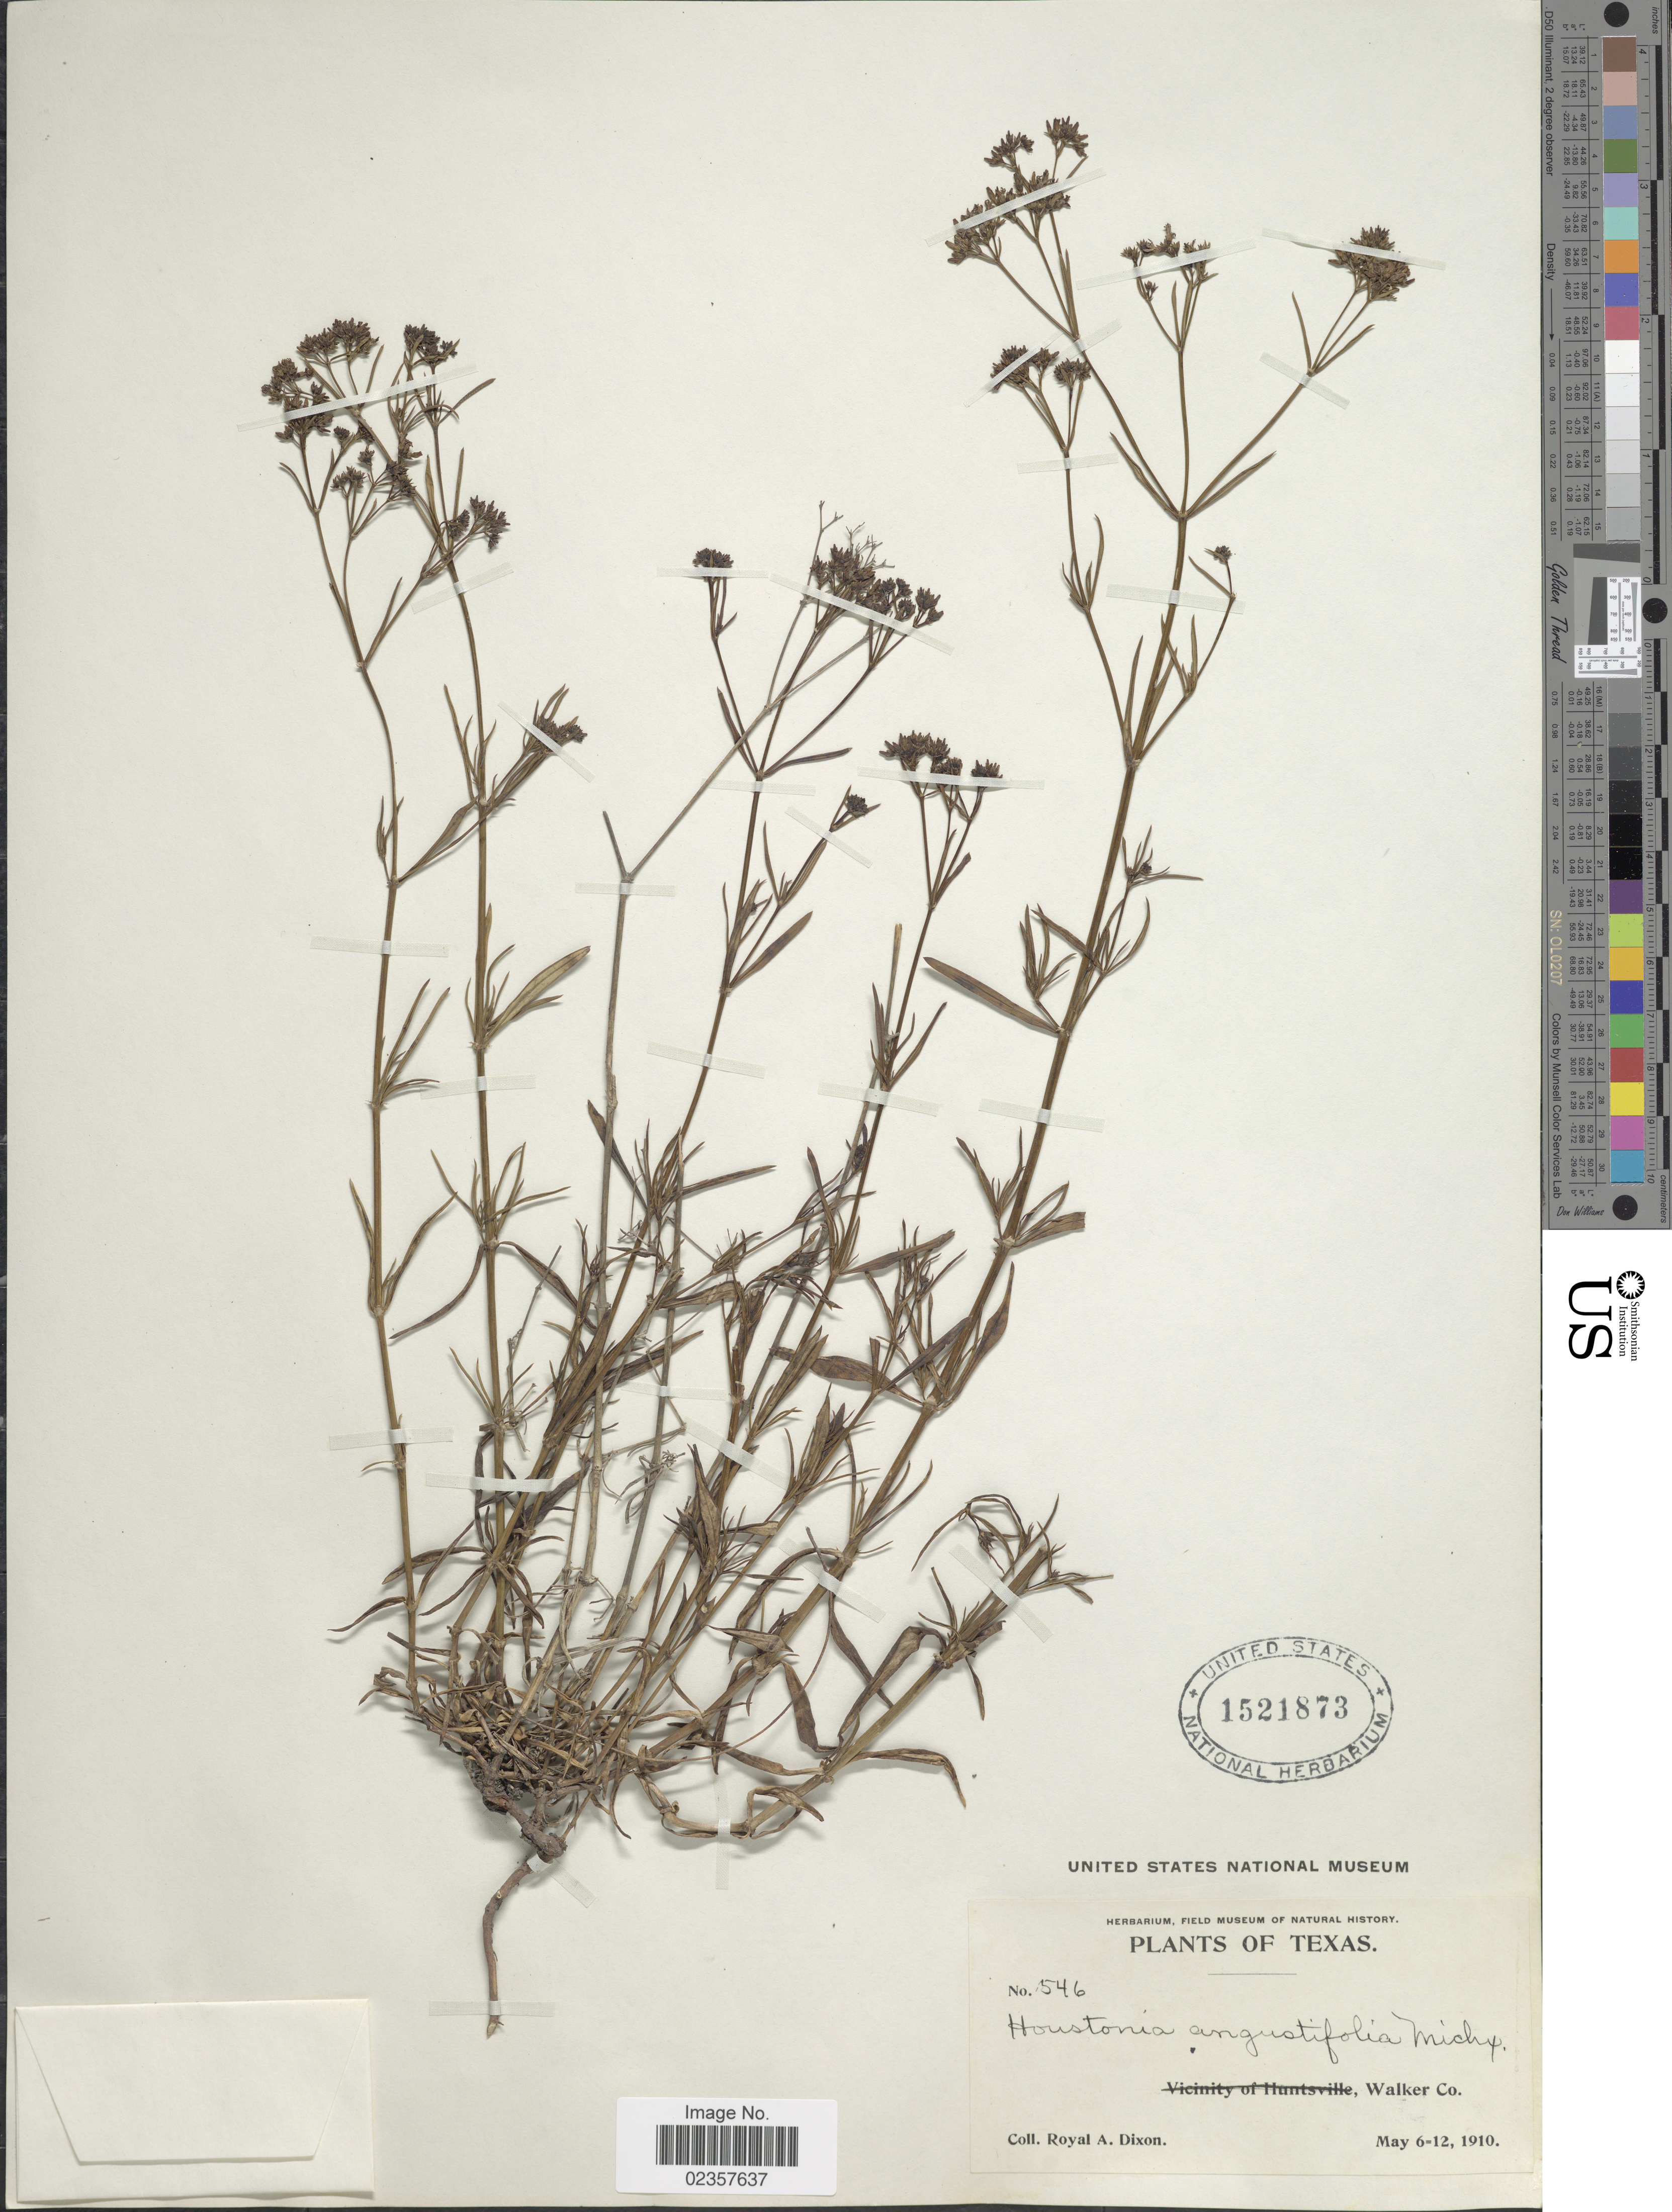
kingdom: Plantae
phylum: Tracheophyta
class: Magnoliopsida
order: Gentianales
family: Rubiaceae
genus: Houstonia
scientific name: Houstonia nigricans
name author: (Lam.) Fernald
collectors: R. A. Dixon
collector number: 546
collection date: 1910-05-06/1910-05-12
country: United States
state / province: Texas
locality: Walker Co.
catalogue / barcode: US 1521873